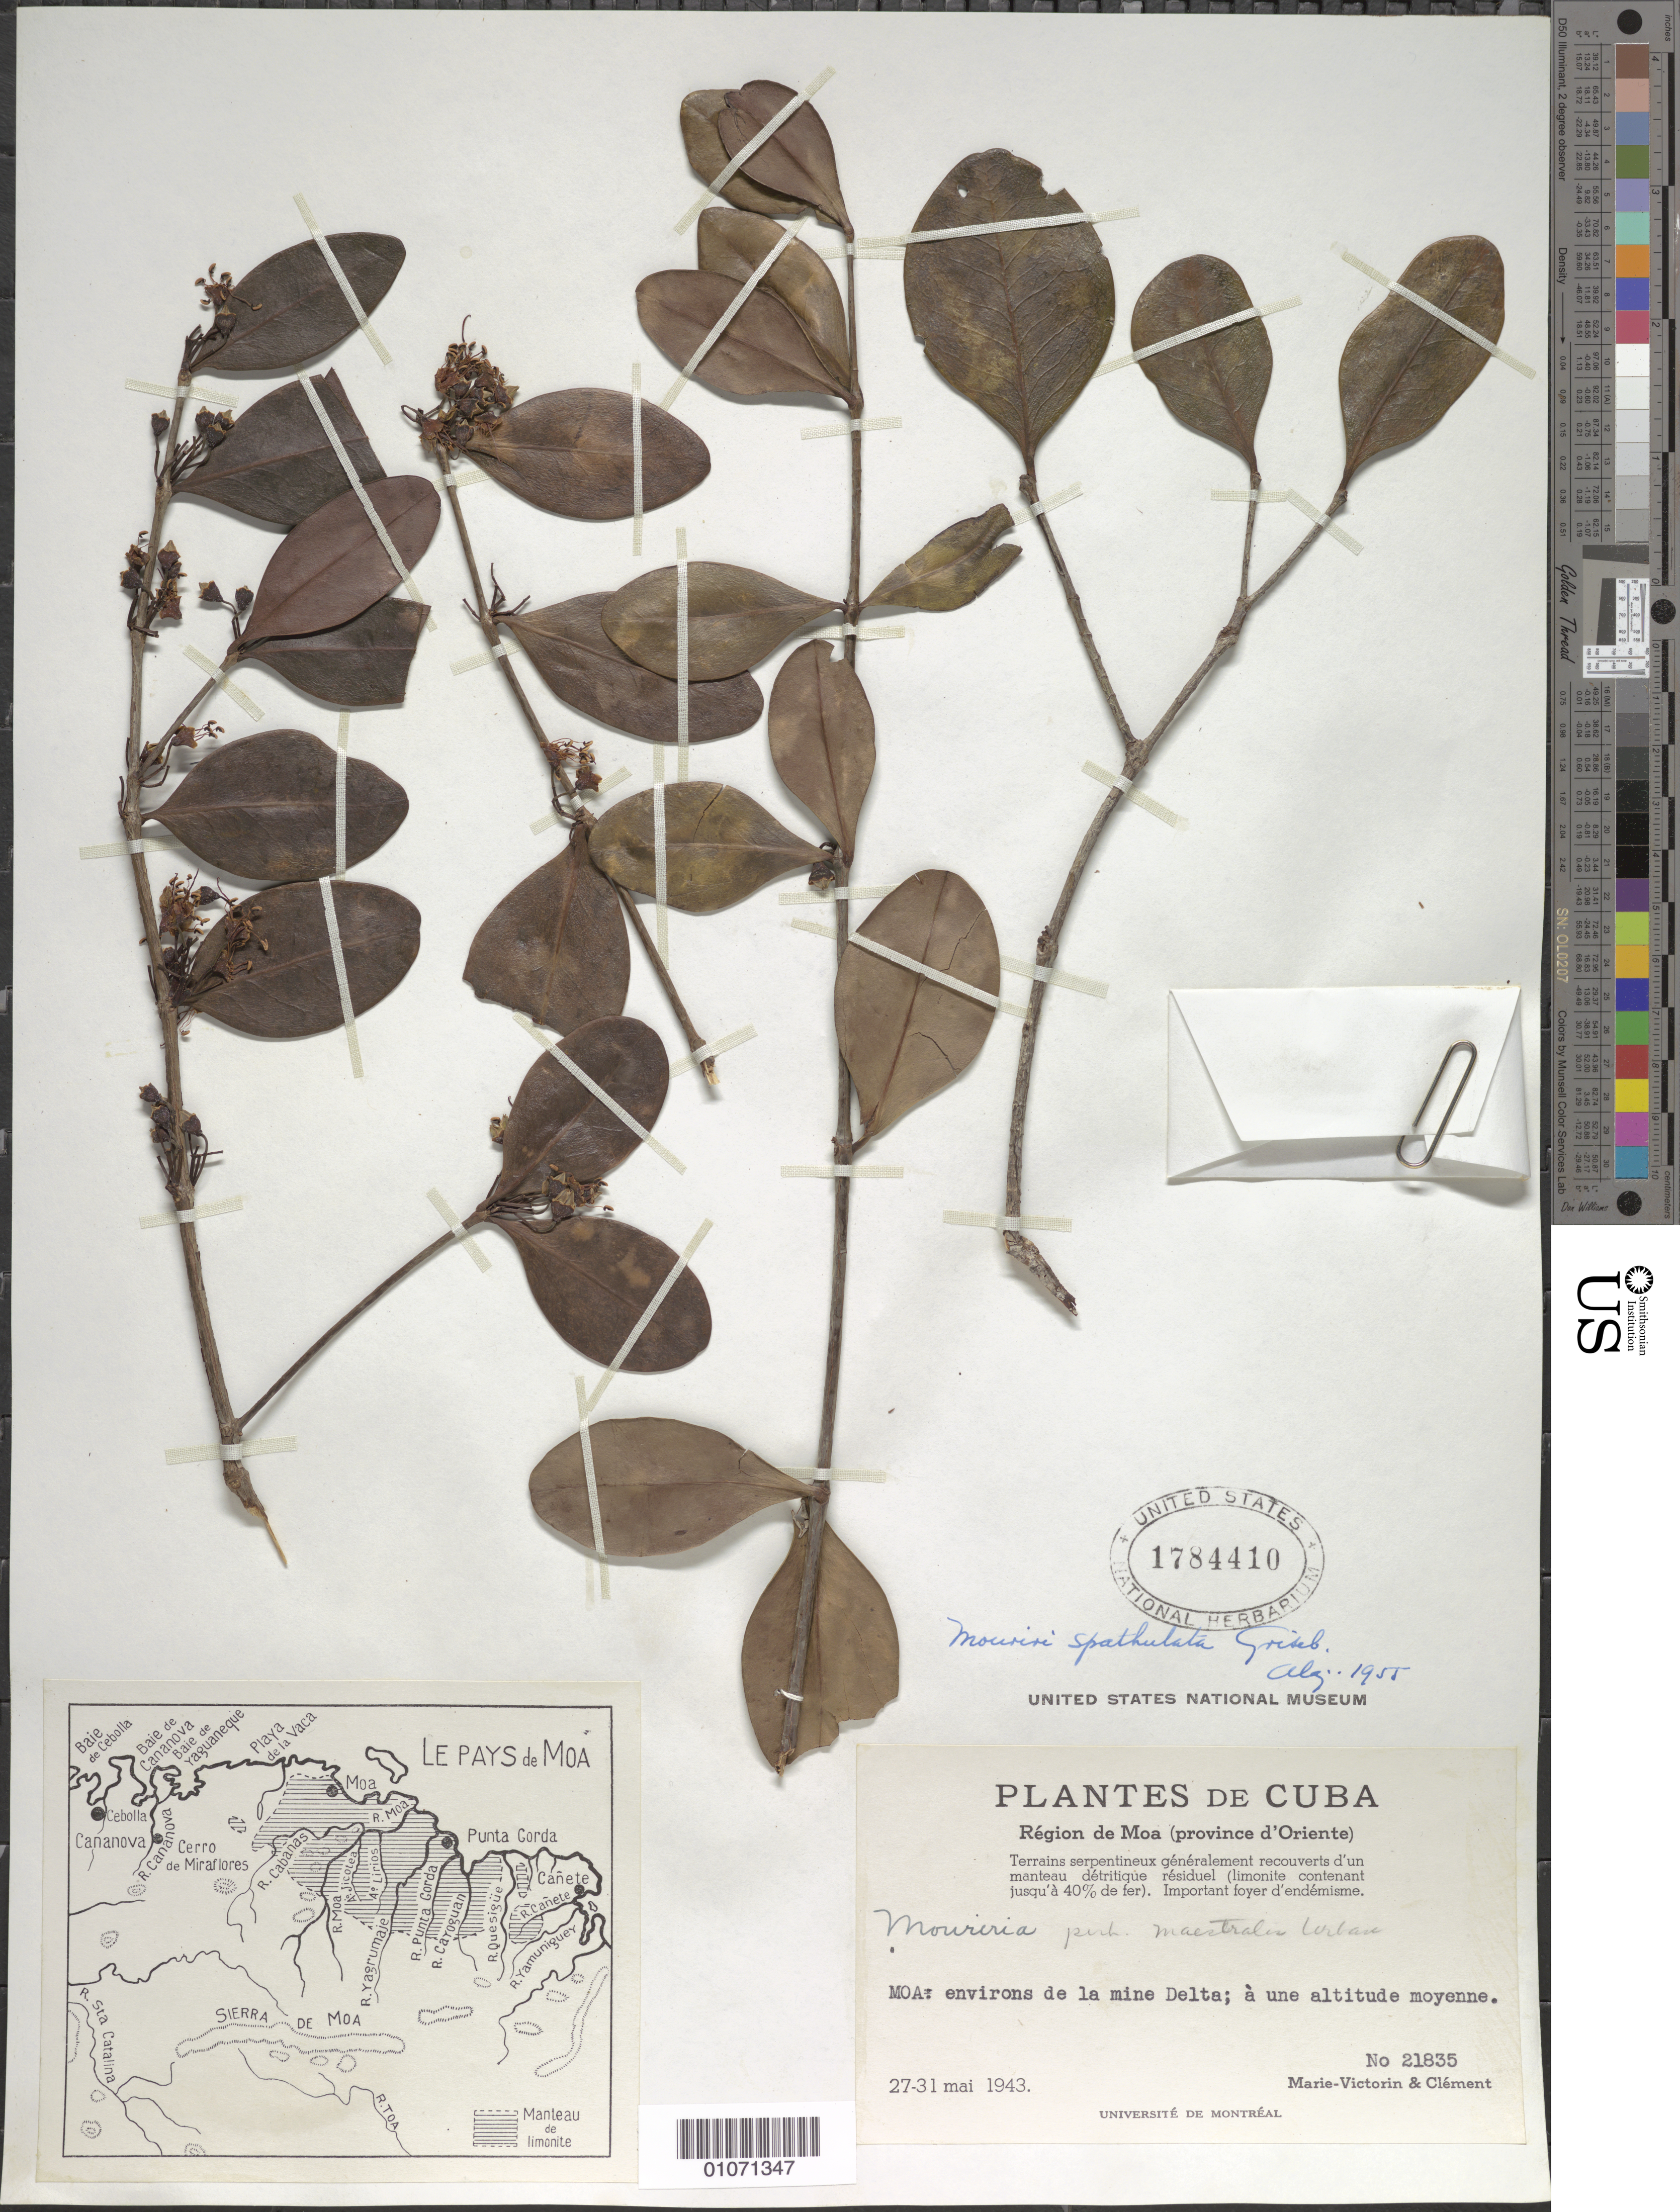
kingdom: Plantae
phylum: Tracheophyta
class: Magnoliopsida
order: Myrtales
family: Melastomataceae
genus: Mouriri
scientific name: Mouriri spathulata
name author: Griseb.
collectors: Fr. Marie-Victorin & Bro. Clemente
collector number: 21835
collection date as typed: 27 May 1943 to 31 May 1943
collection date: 1943-05-27/1943-05-31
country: Cuba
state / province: Holguín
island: Cuba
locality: Moa, environs de la mine Delta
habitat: Terrains serpentine généralement recouverts d'un manteau détritique résiduel (limonite contenant jusqu'à 40% de fer); à une altitude moyenne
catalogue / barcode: US 1784410